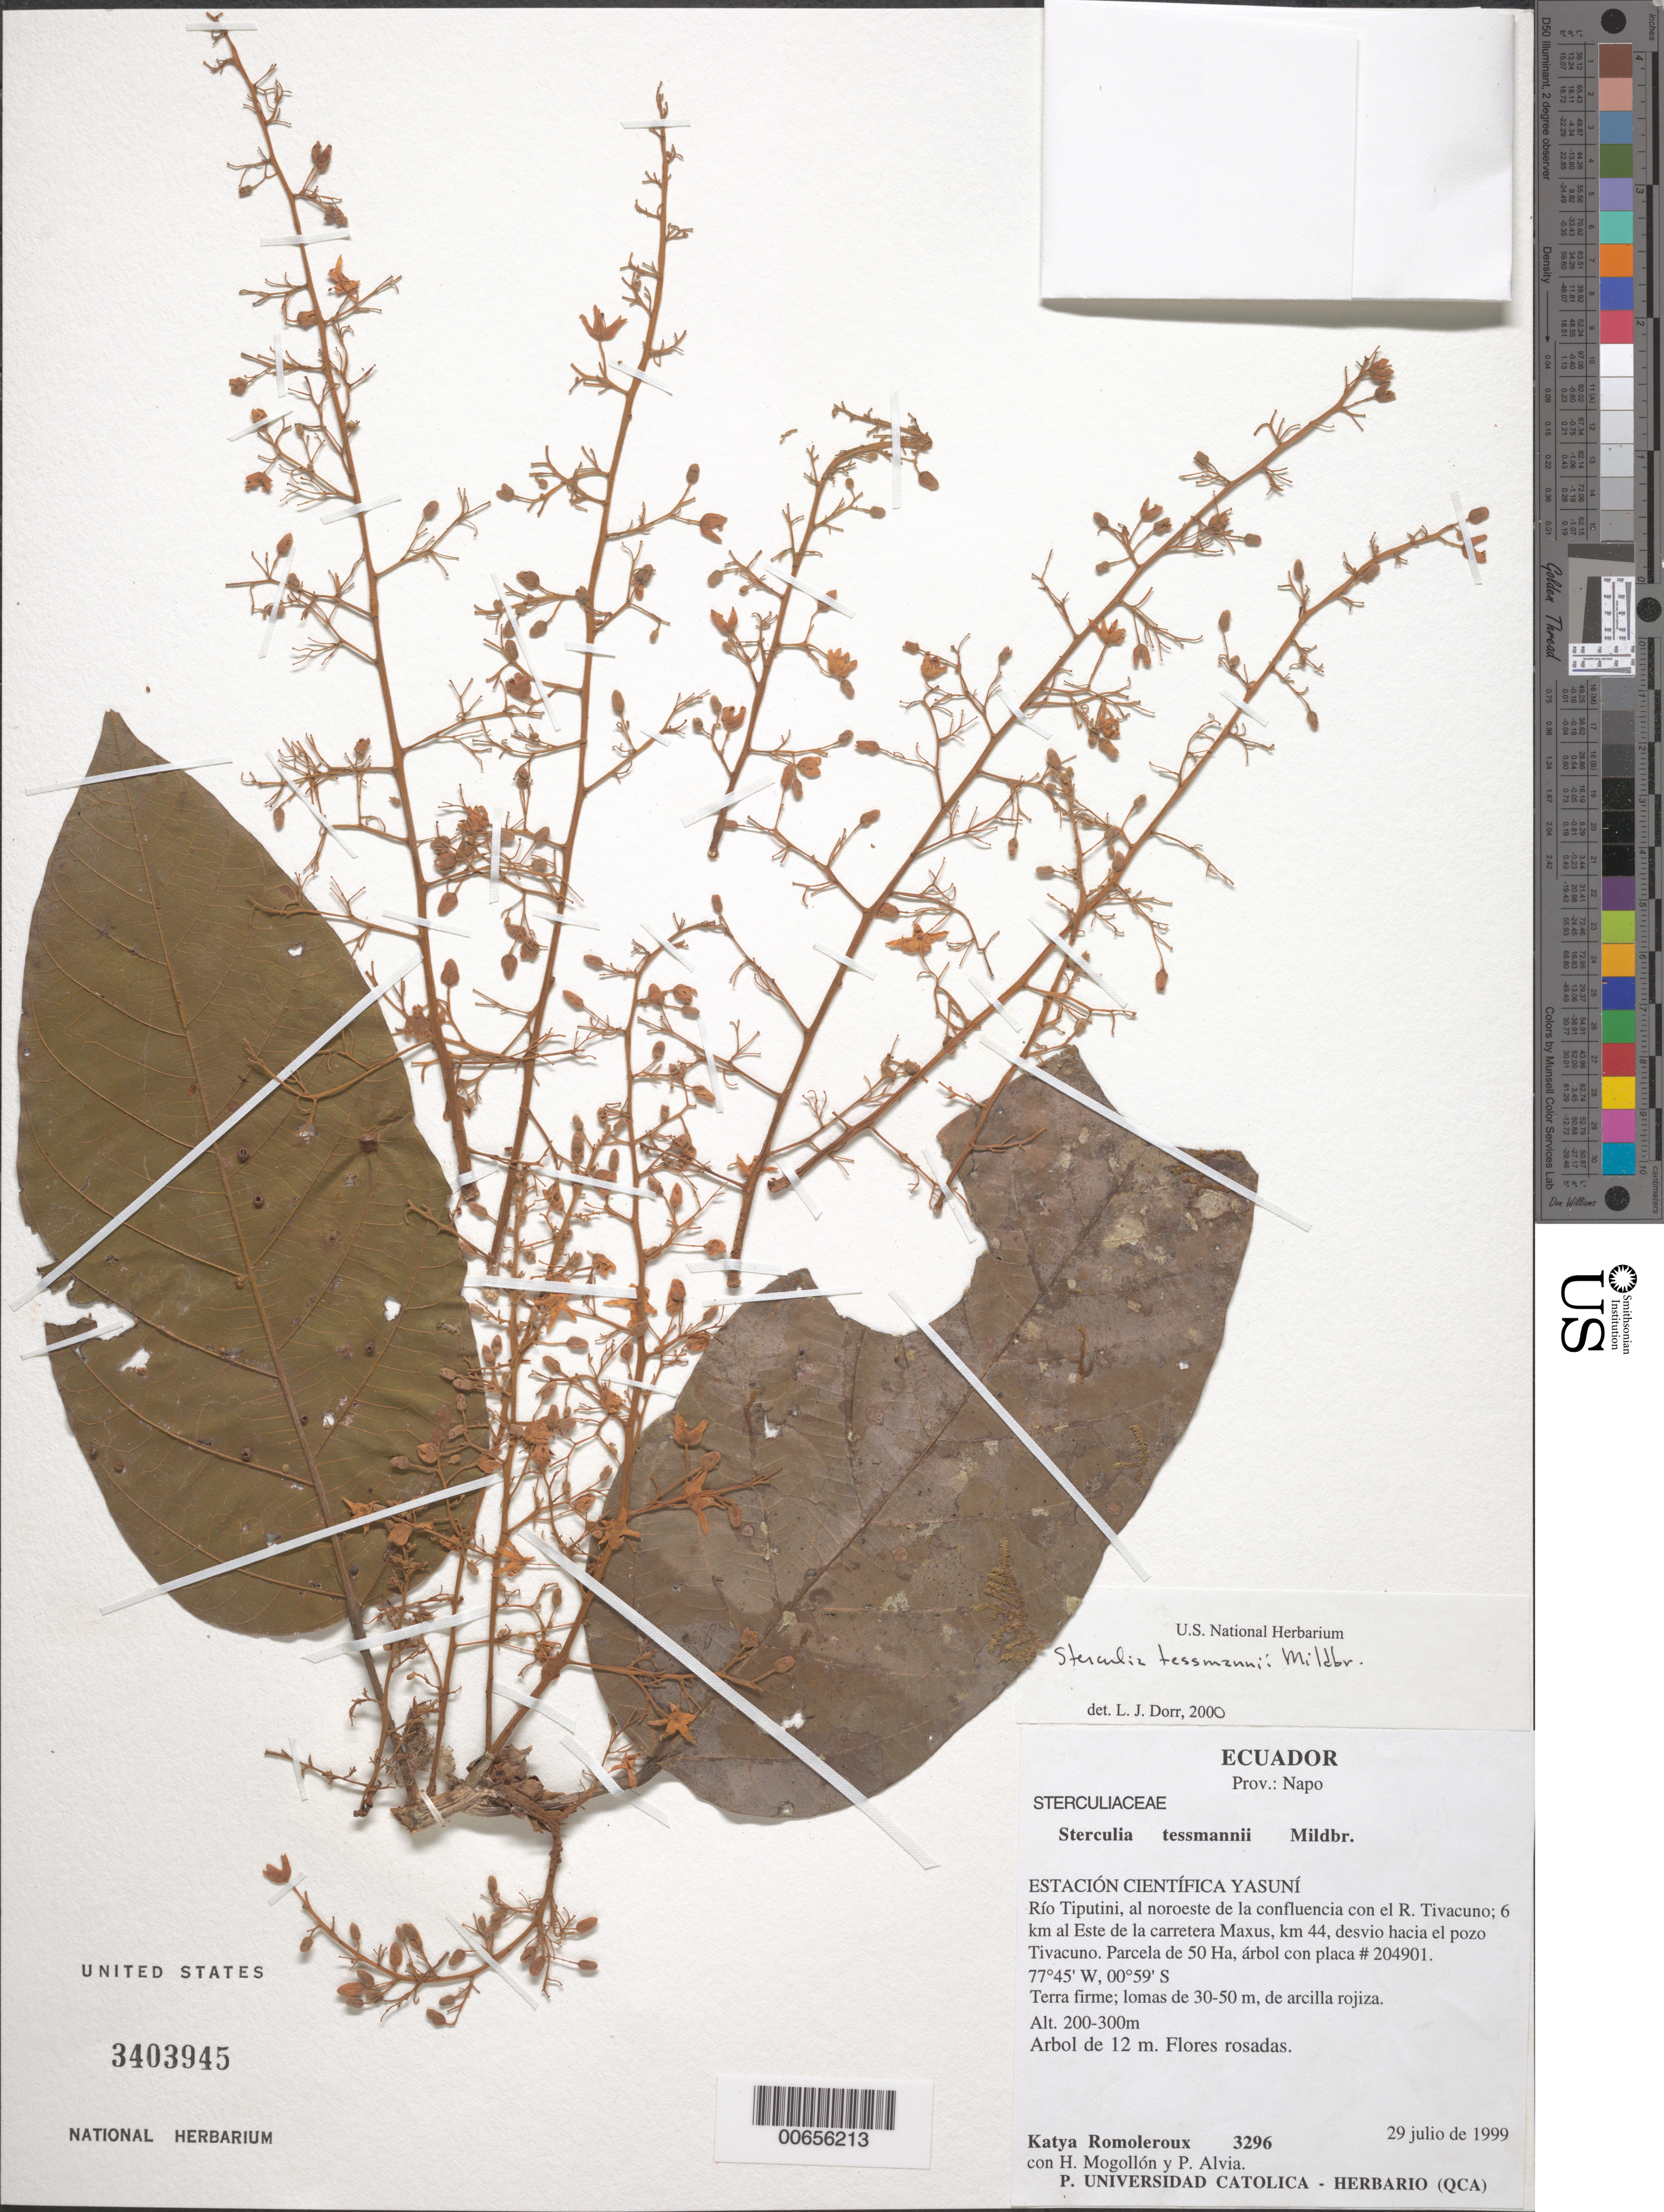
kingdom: Plantae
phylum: Tracheophyta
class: Magnoliopsida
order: Malvales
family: Malvaceae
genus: Sterculia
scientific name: Sterculia tessmannii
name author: Mildbr.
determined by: Dorr, L. J., (BOT), Smithsonian Institution - National Museum of Natural History (UNITED STATES)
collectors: K. Romoleroux, H. Mogollón & P. Alvia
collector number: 3296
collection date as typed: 29 Jul 1999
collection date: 1999-07-29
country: Ecuador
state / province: Napo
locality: Estación Científica Yasuní, Río Tiputini, al noroeste de la confluencia con el River Tivacuno, 6 km E de la Carretera Maxus, km 44, desvio Hacia el pozo Tivacuno, parcela de 50 Ha., árbol con placa #204901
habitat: Terra firme, lomas de 30-50 m, de arcilla rojiza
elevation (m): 200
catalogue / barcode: US 3403945